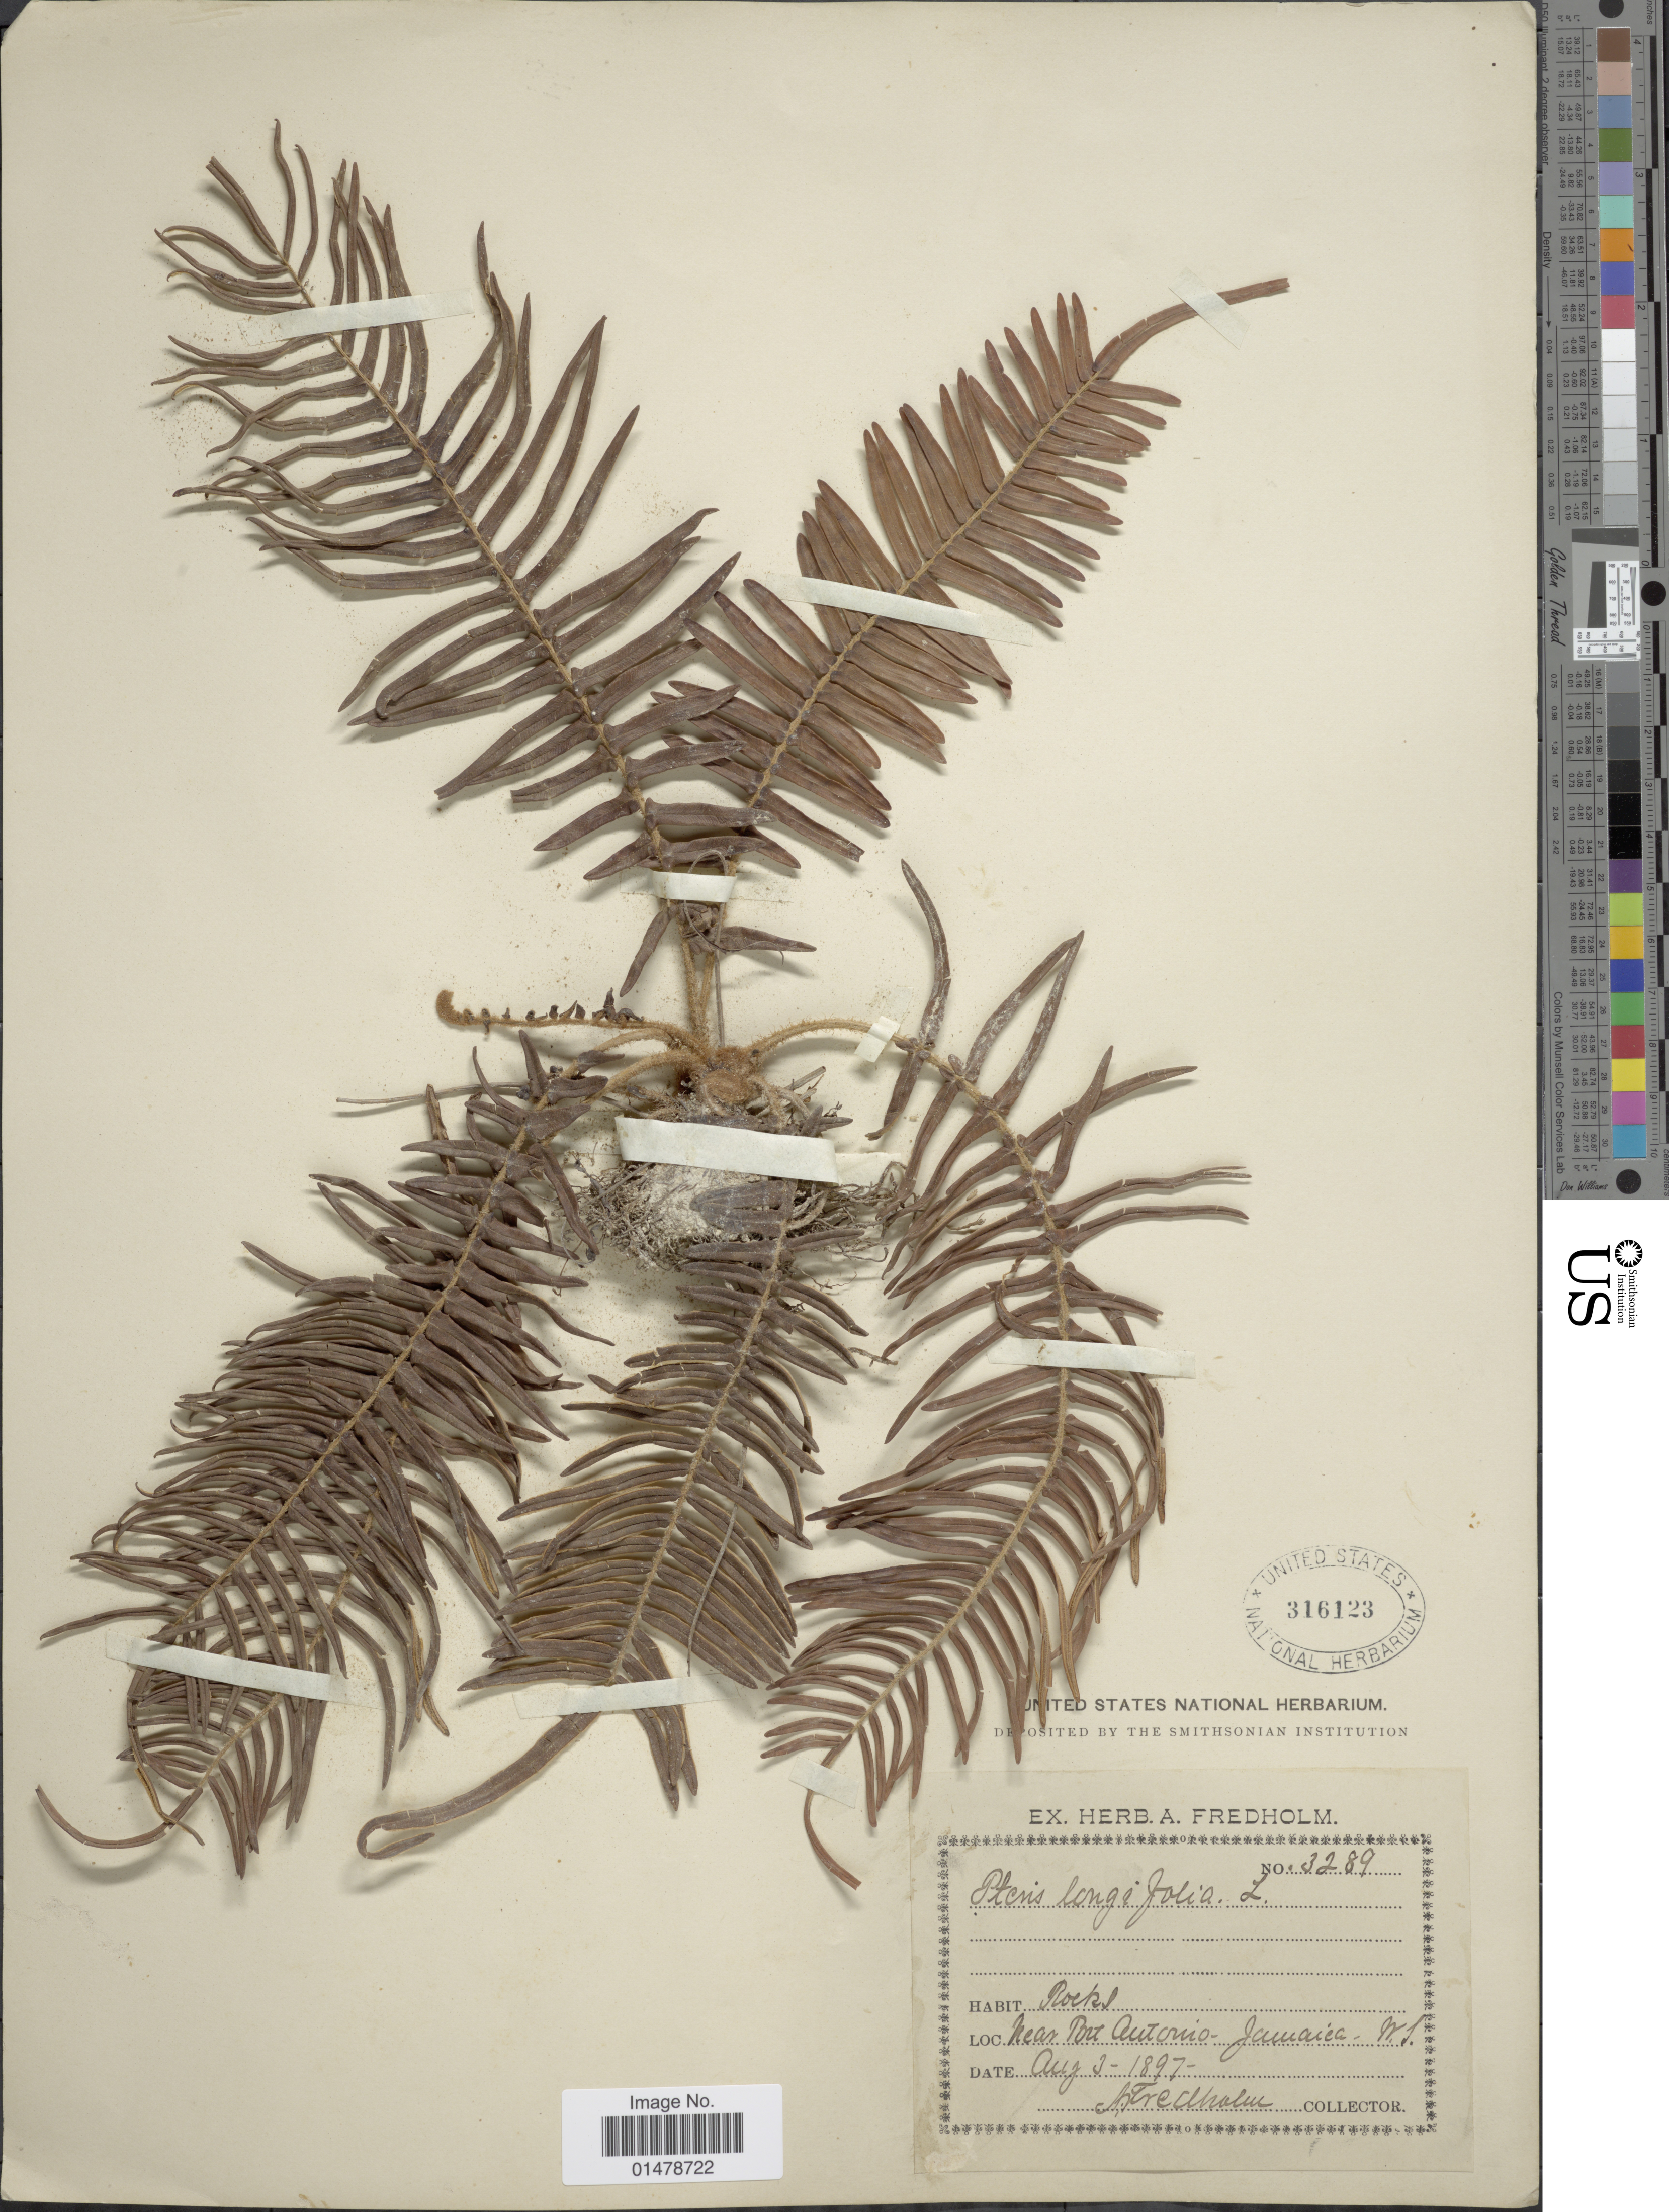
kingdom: Plantae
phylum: Tracheophyta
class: Polypodiopsida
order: Polypodiales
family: Pteridaceae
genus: Pteris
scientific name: Pteris longifolia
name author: L.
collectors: A. J. Fredholm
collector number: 3289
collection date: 1897-08-03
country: Jamaica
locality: Near Port Antonio. W. I.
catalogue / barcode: US 316123